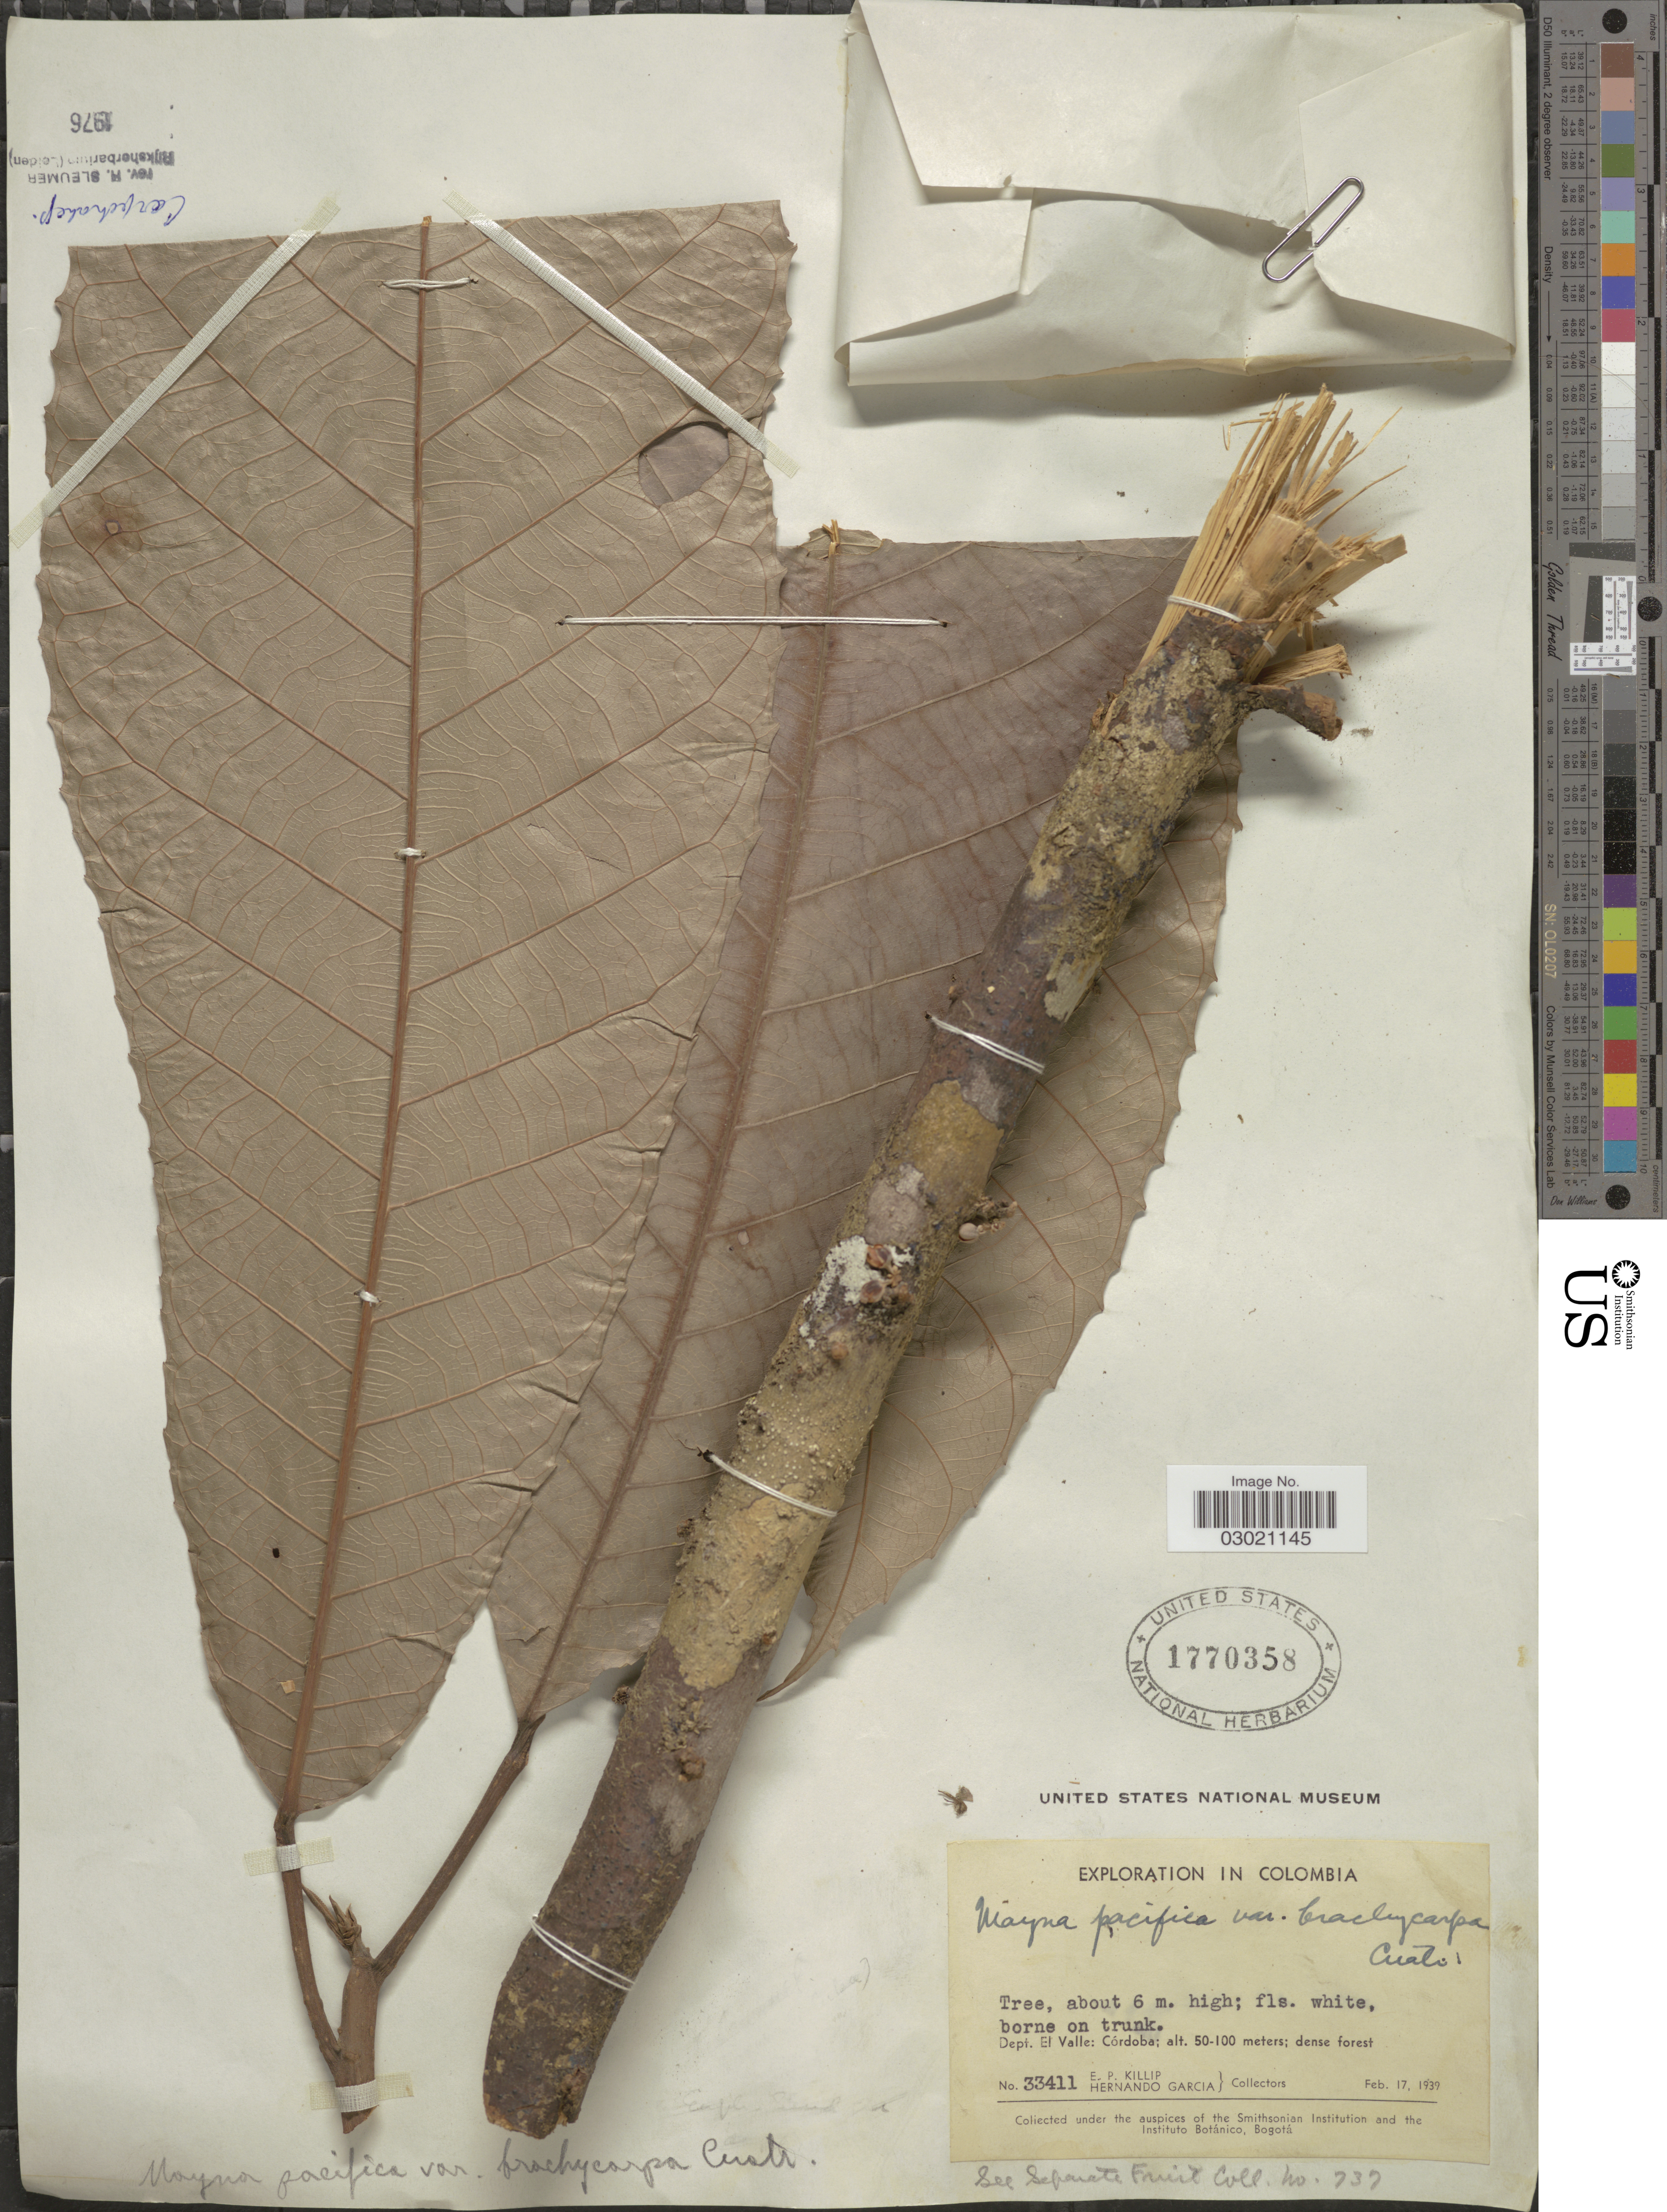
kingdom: Plantae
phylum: Tracheophyta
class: Magnoliopsida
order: Malpighiales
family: Achariaceae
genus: Carpotroche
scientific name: Carpotroche pacifica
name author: (Cuatrec.) Cuatrec.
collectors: E. P. Killip & H. Garcia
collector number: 33411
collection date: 1939-02-17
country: Colombia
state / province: Valle del Cauca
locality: Dept. El Valle: Córdoba.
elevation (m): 50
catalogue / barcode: US 1770358